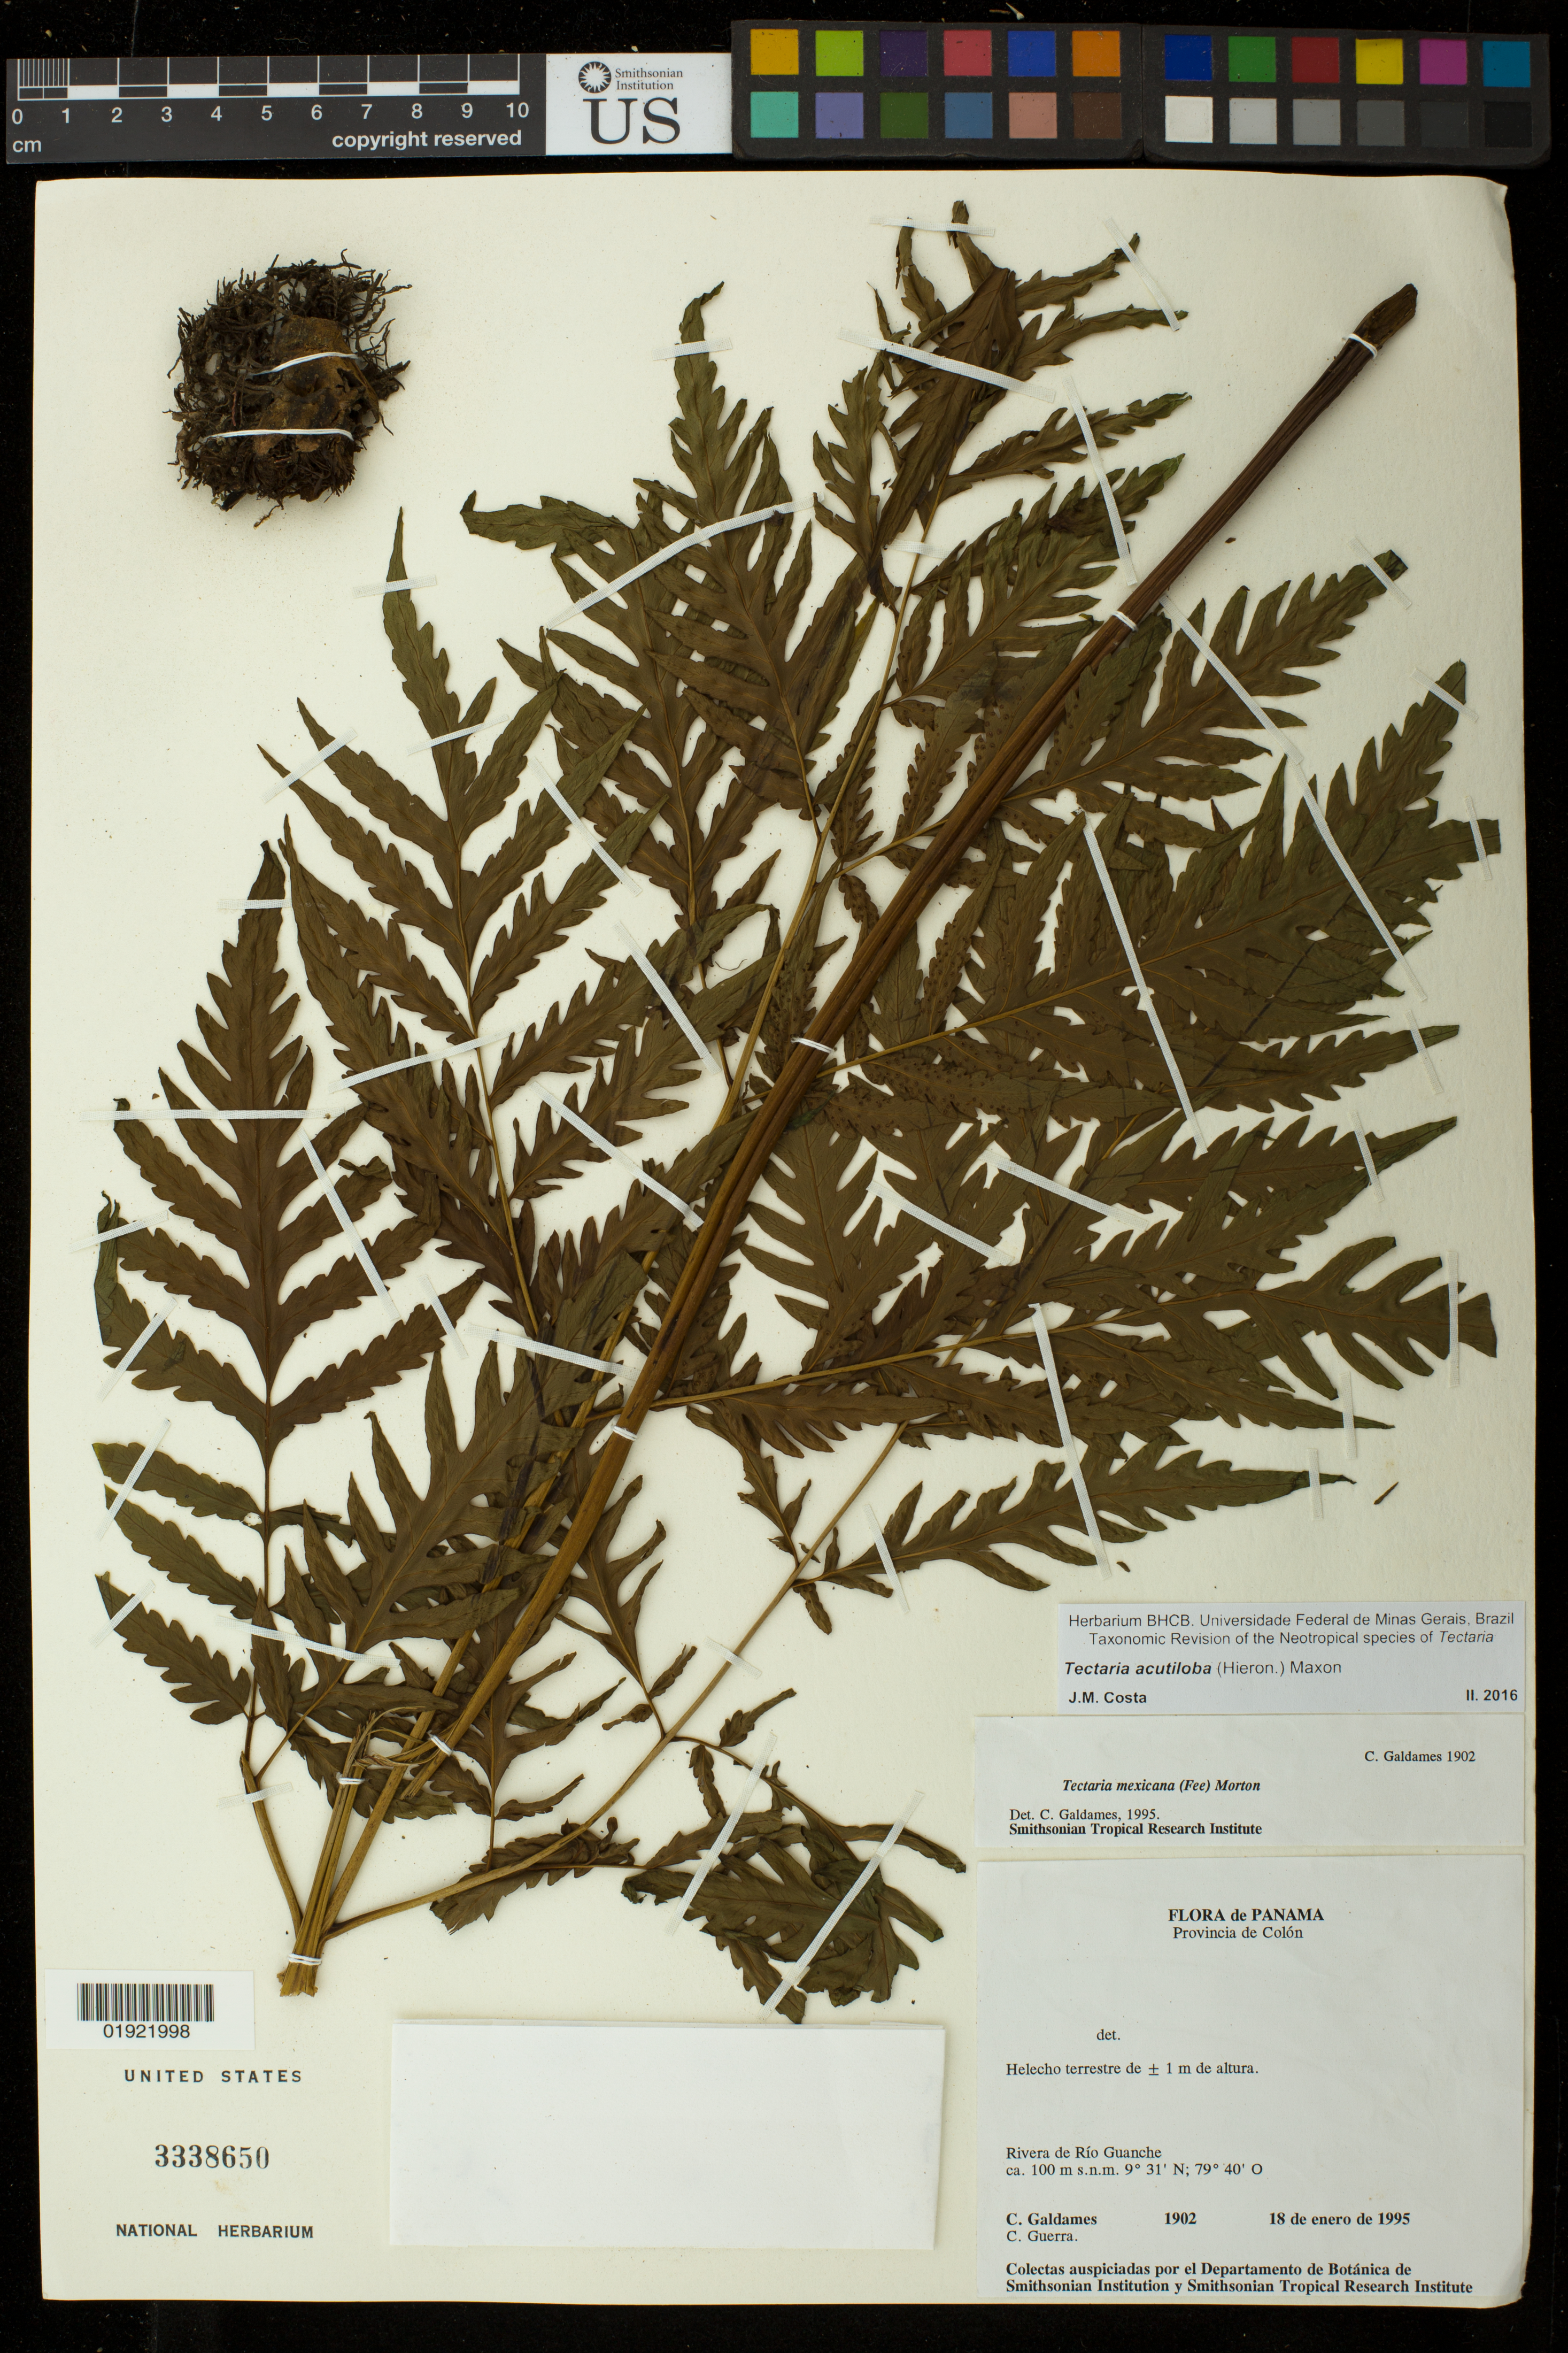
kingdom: Plantae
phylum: Tracheophyta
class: Polypodiopsida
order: Polypodiales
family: Tectariaceae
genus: Tectaria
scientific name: Tectaria acutiloba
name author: (Hieron.) Maxon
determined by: Costa, J. M.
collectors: C. Galdames & C. Guerra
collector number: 1902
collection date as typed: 18 de enero de 1995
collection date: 1995-01-18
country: Panama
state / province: Colón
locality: Rivera de Rio Guanche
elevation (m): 100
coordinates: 9 31 N, 79 40 O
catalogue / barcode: US 3338650